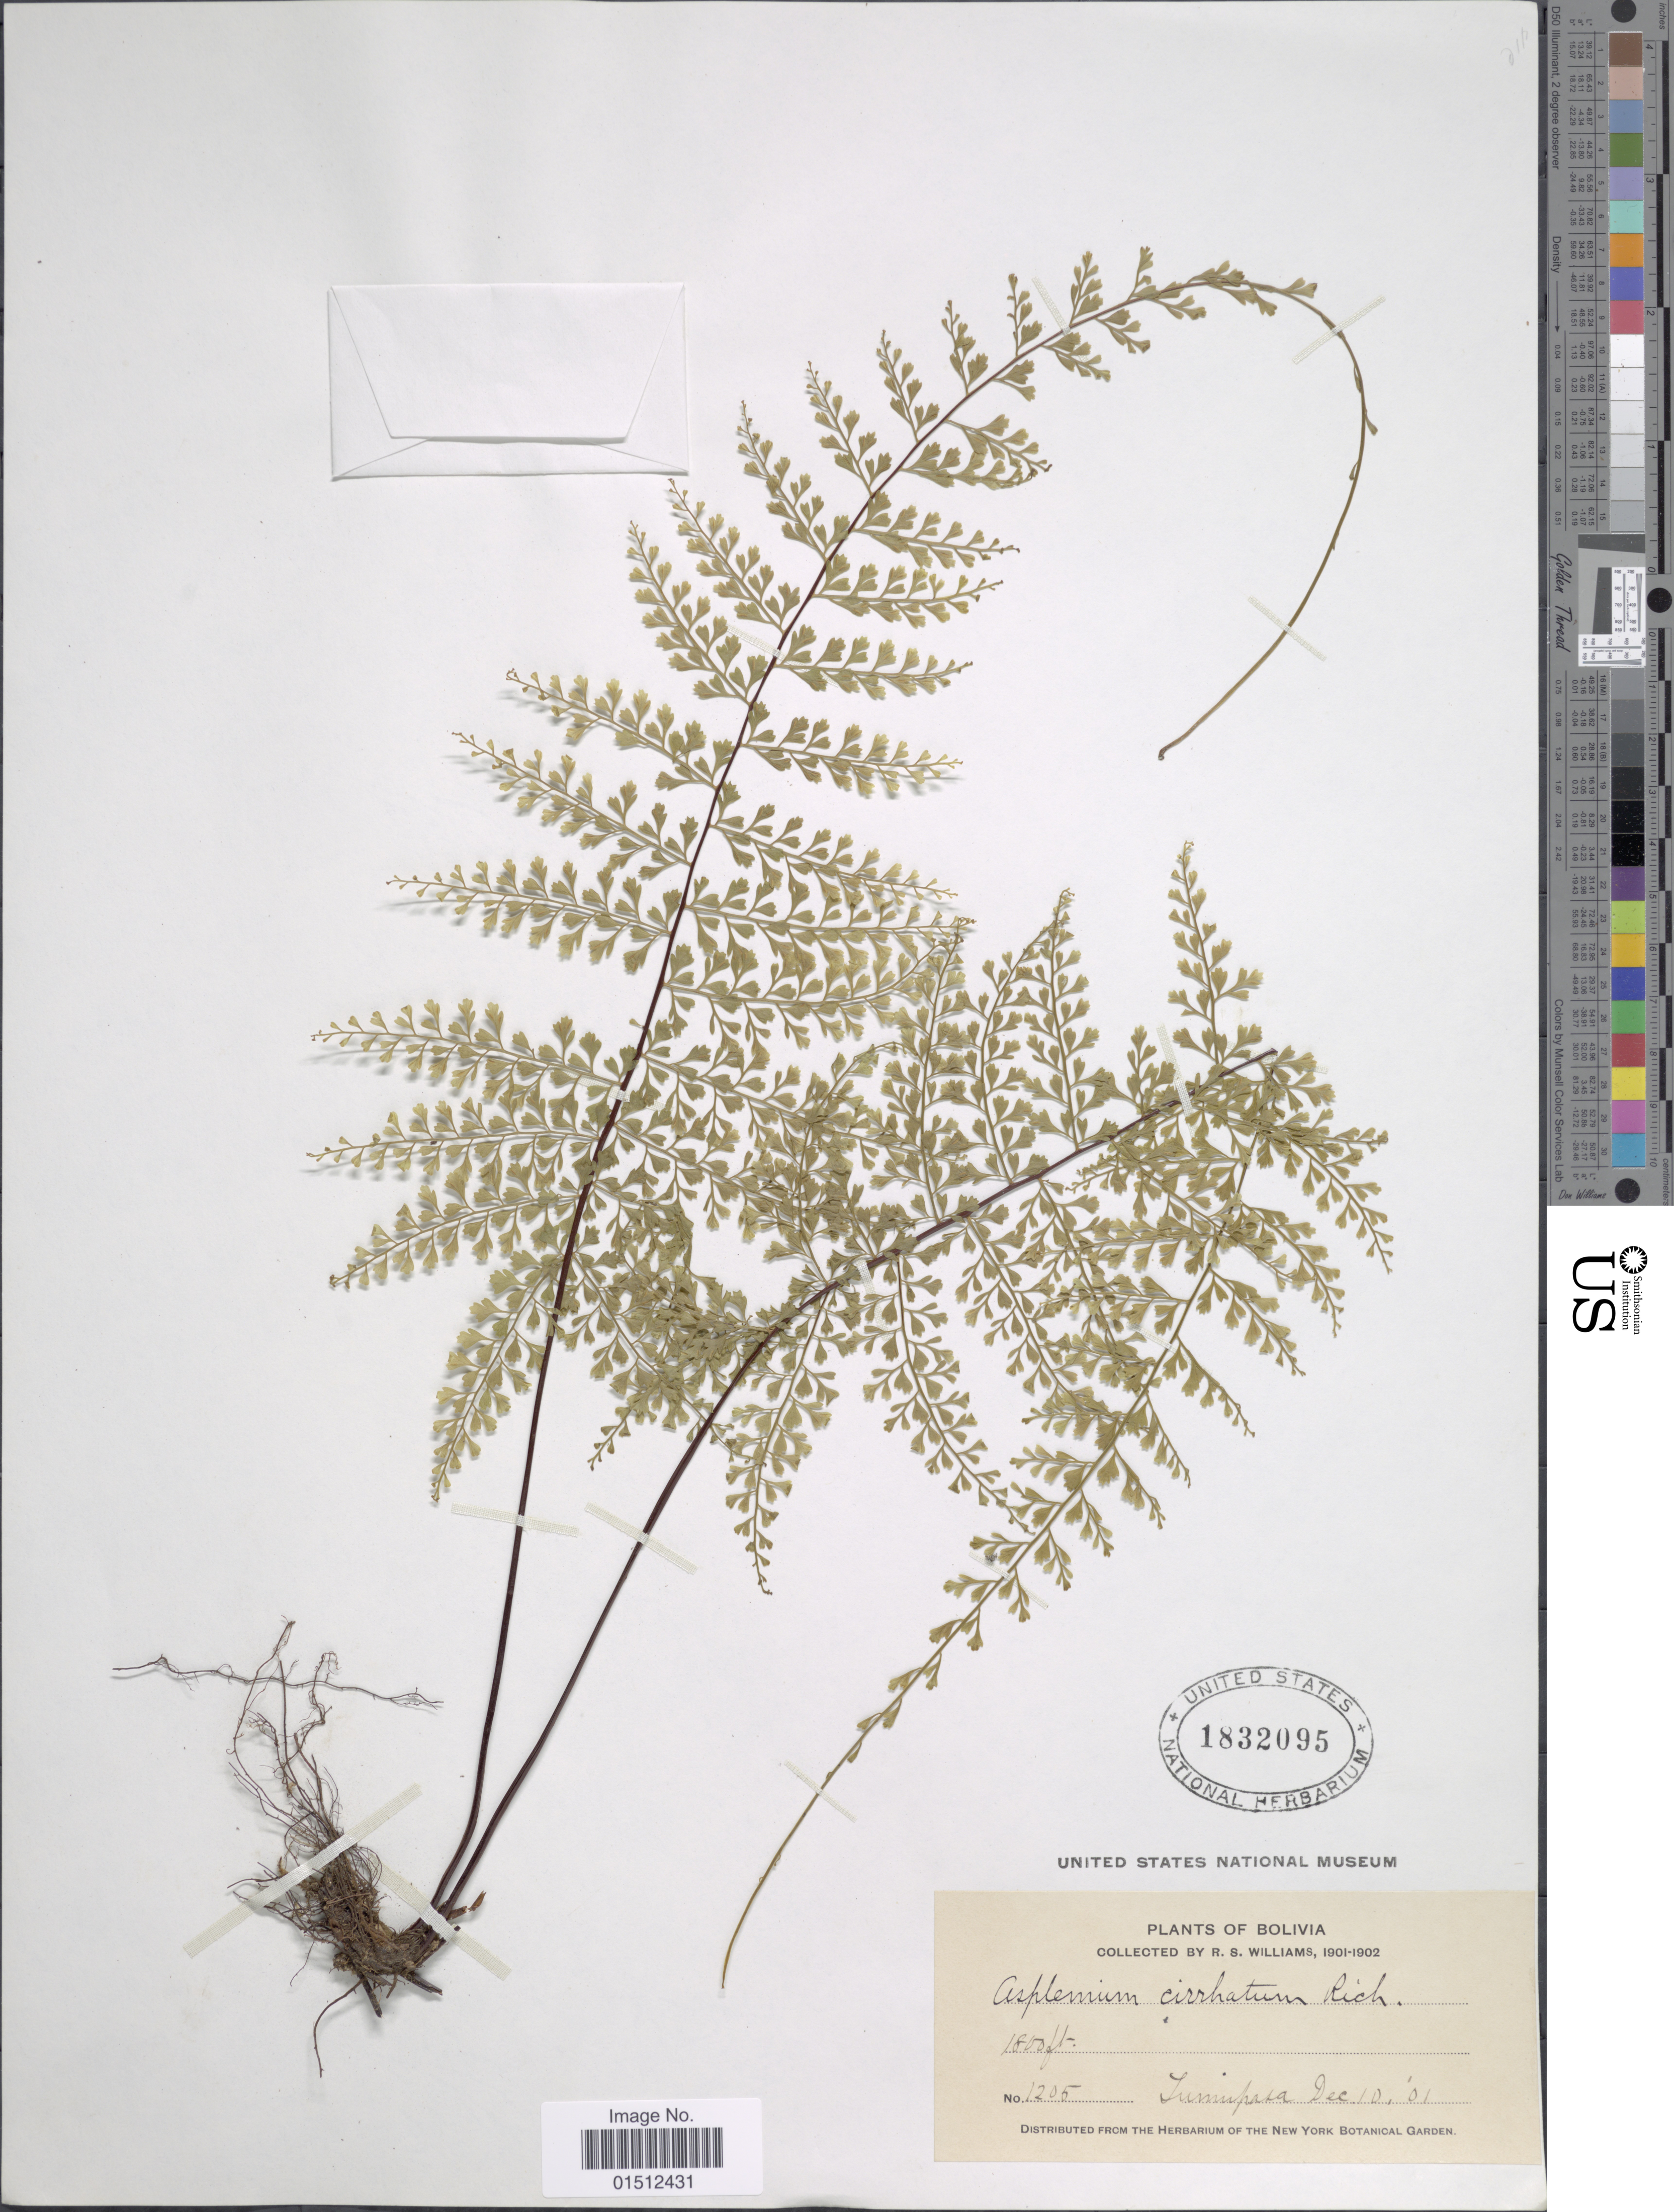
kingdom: Plantae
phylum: Tracheophyta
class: Polypodiopsida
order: Polypodiales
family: Aspleniaceae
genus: Asplenium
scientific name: Asplenium radicans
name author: L.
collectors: R. S. Williams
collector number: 1205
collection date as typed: Dec. 10, '01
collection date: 1901-12-10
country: Bolivia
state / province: La Paz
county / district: Iturralde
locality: Tumupasa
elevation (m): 549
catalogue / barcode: US 1832095